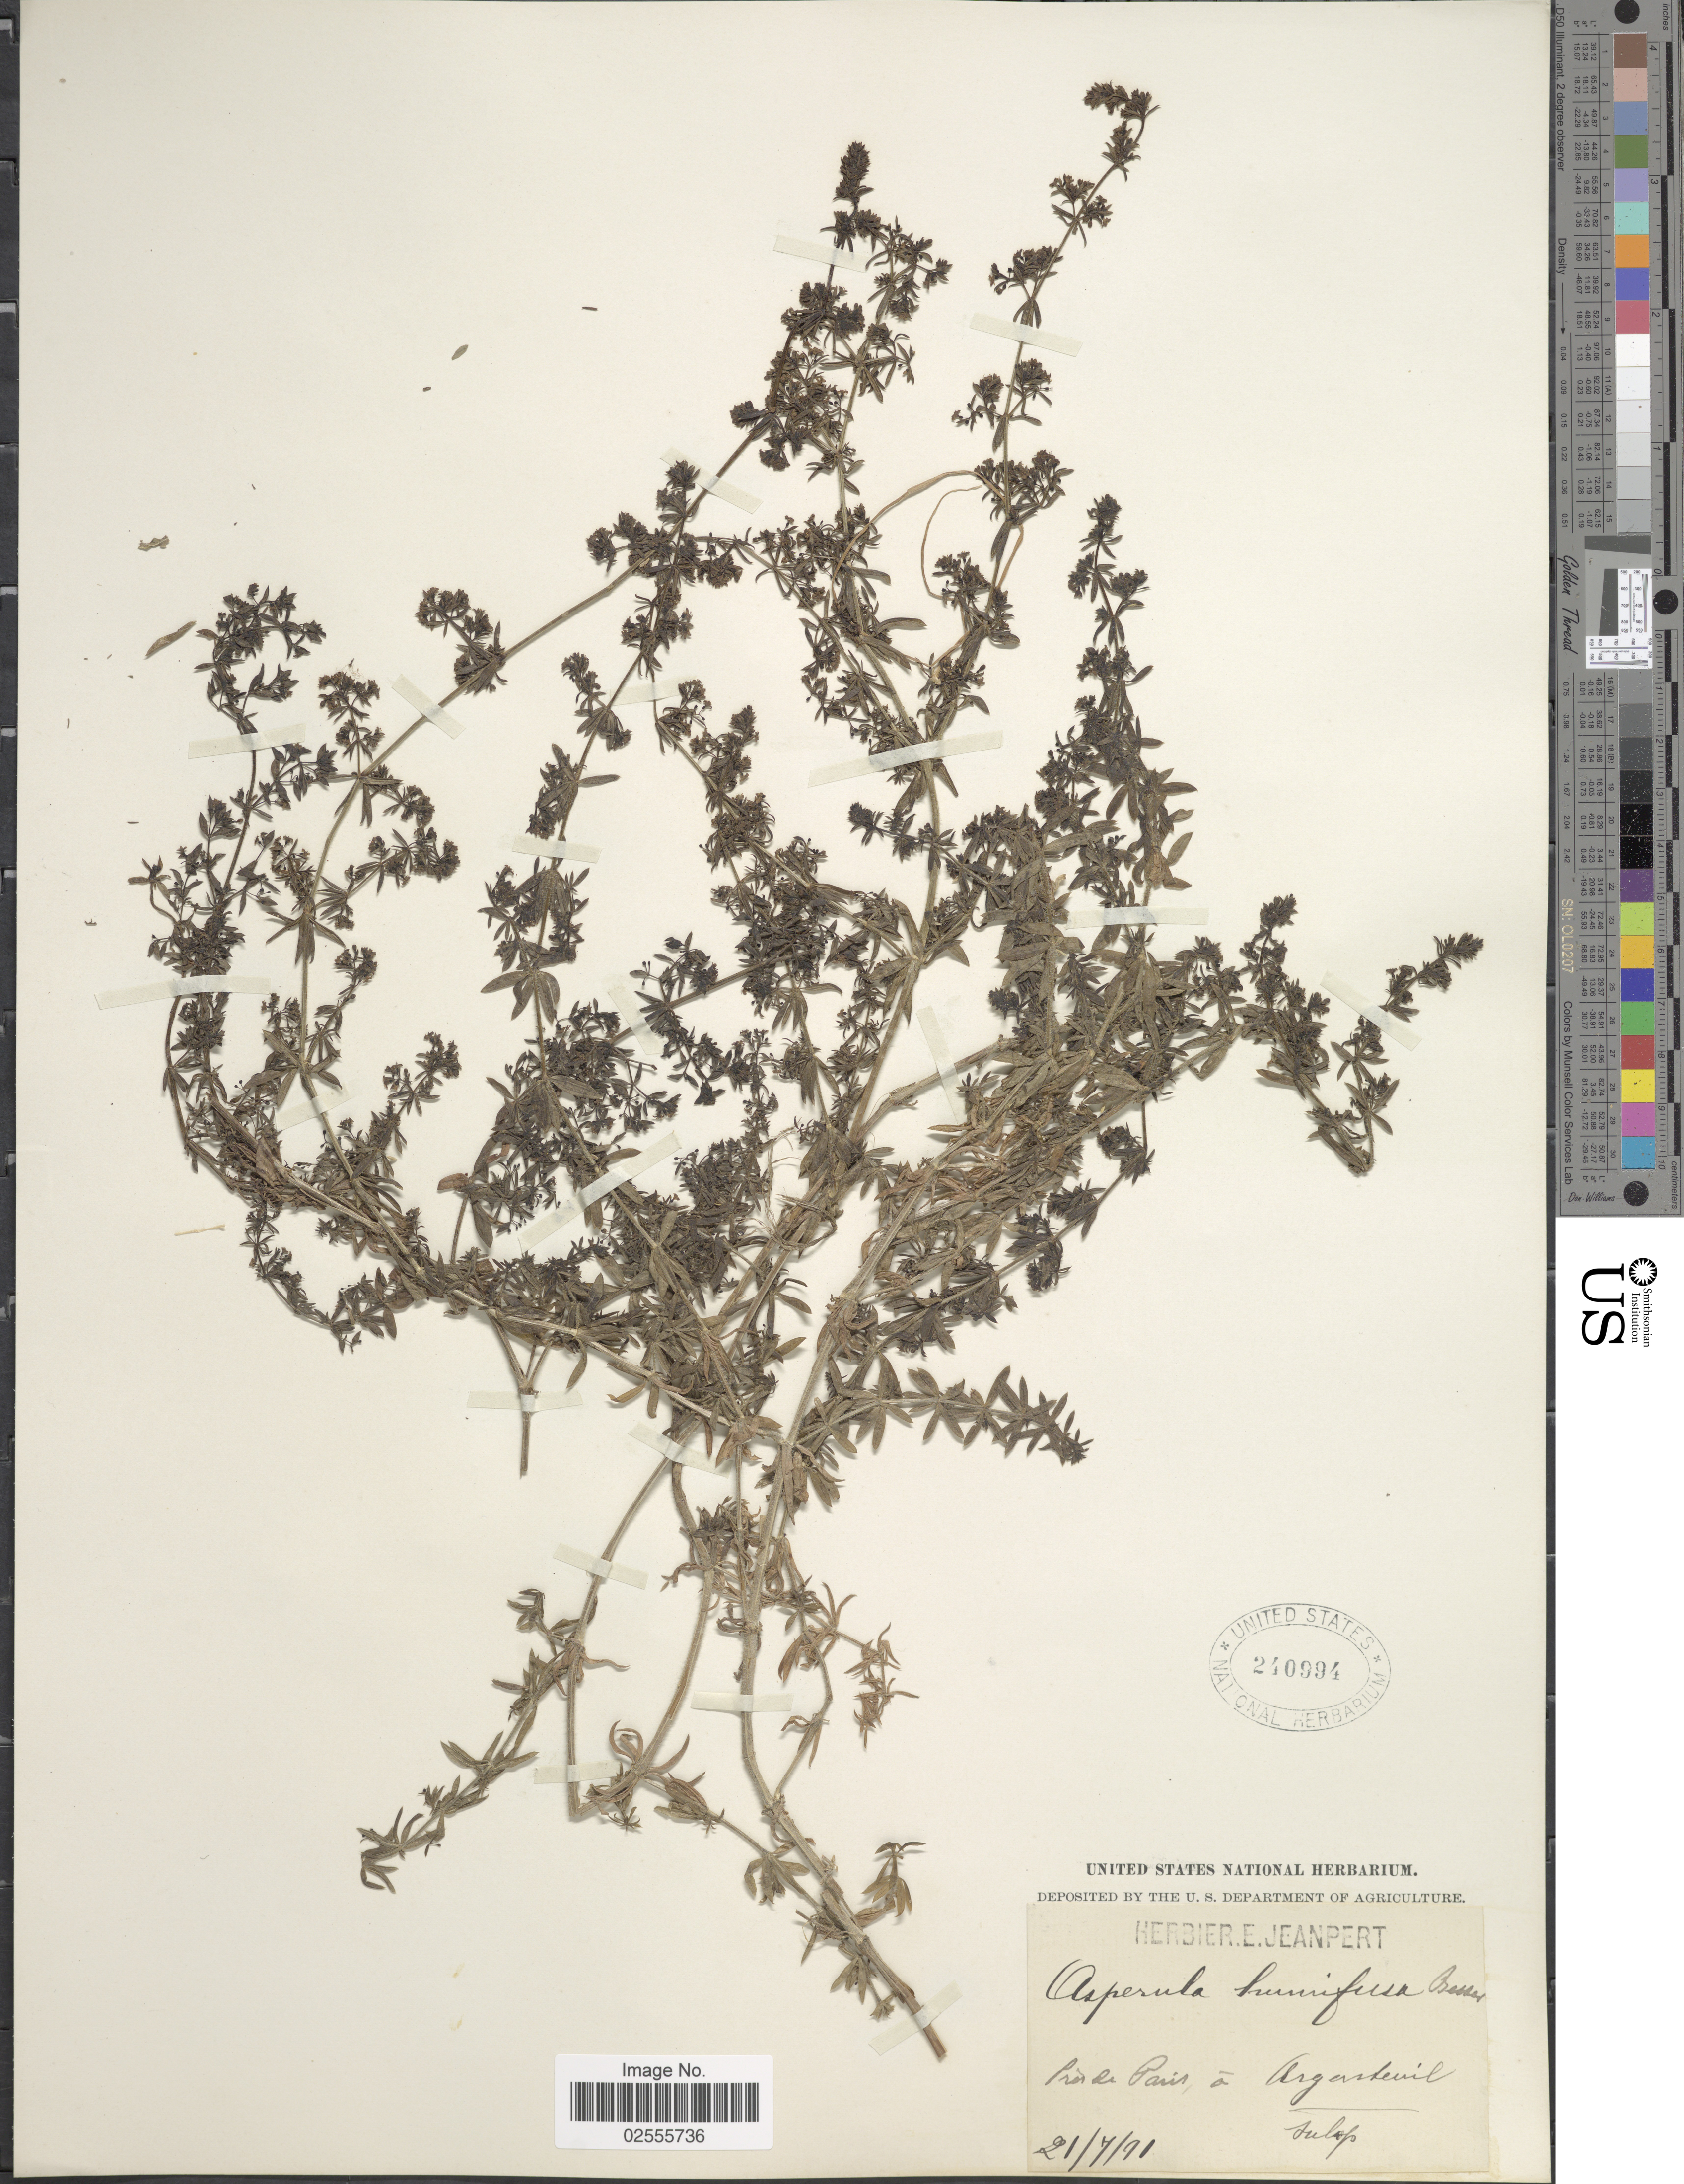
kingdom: Plantae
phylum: Tracheophyta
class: Magnoliopsida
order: Gentianales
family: Rubiaceae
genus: Asperula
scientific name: Asperula humifusa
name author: (M. Bieb.) Besser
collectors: E. Jeanpert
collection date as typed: Transcribed d/m/y: 21/7/91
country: France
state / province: Île-de-France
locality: Pres de Paris a Argenteuil.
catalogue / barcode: US 240994